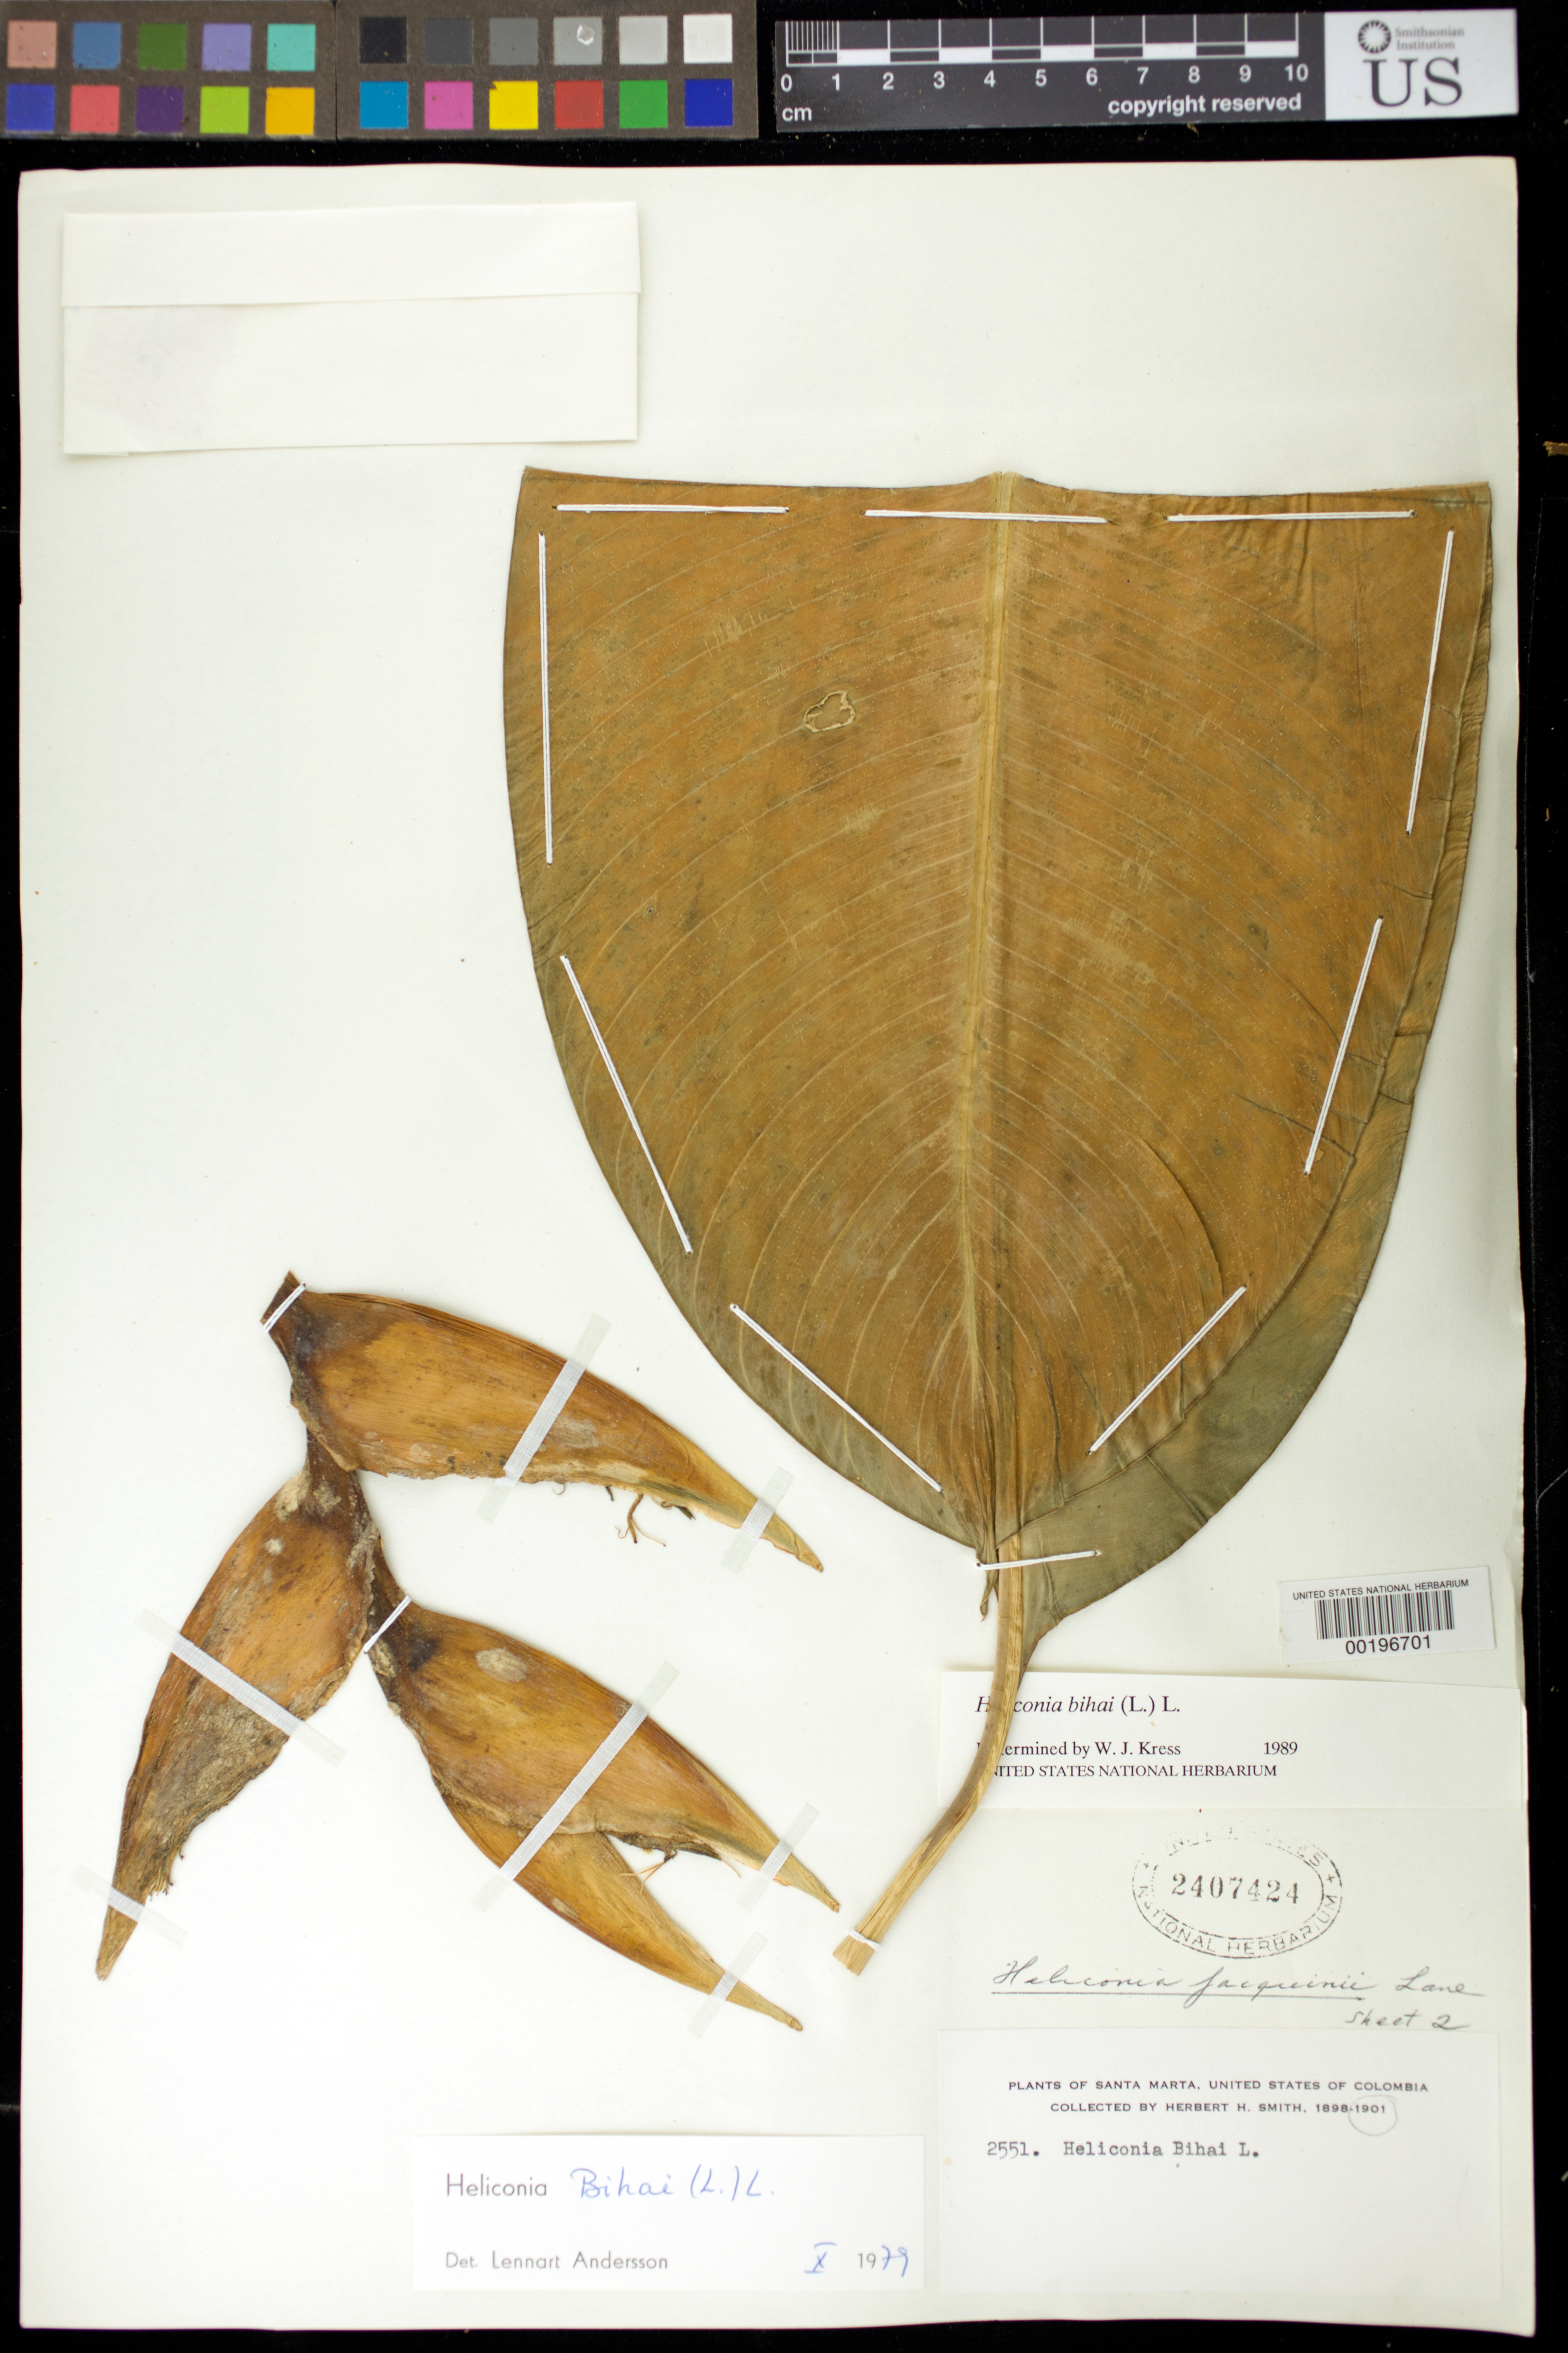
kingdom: Plantae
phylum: Tracheophyta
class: Liliopsida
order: Zingiberales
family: Heliconiaceae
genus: Heliconia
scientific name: Heliconia bihai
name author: (L.) L.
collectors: Herbert H. Smith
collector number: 2551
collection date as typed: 1898 to -- -- 1901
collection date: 1898/1901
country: Colombia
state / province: Magdalena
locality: Santa Marta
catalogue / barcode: US 2407424